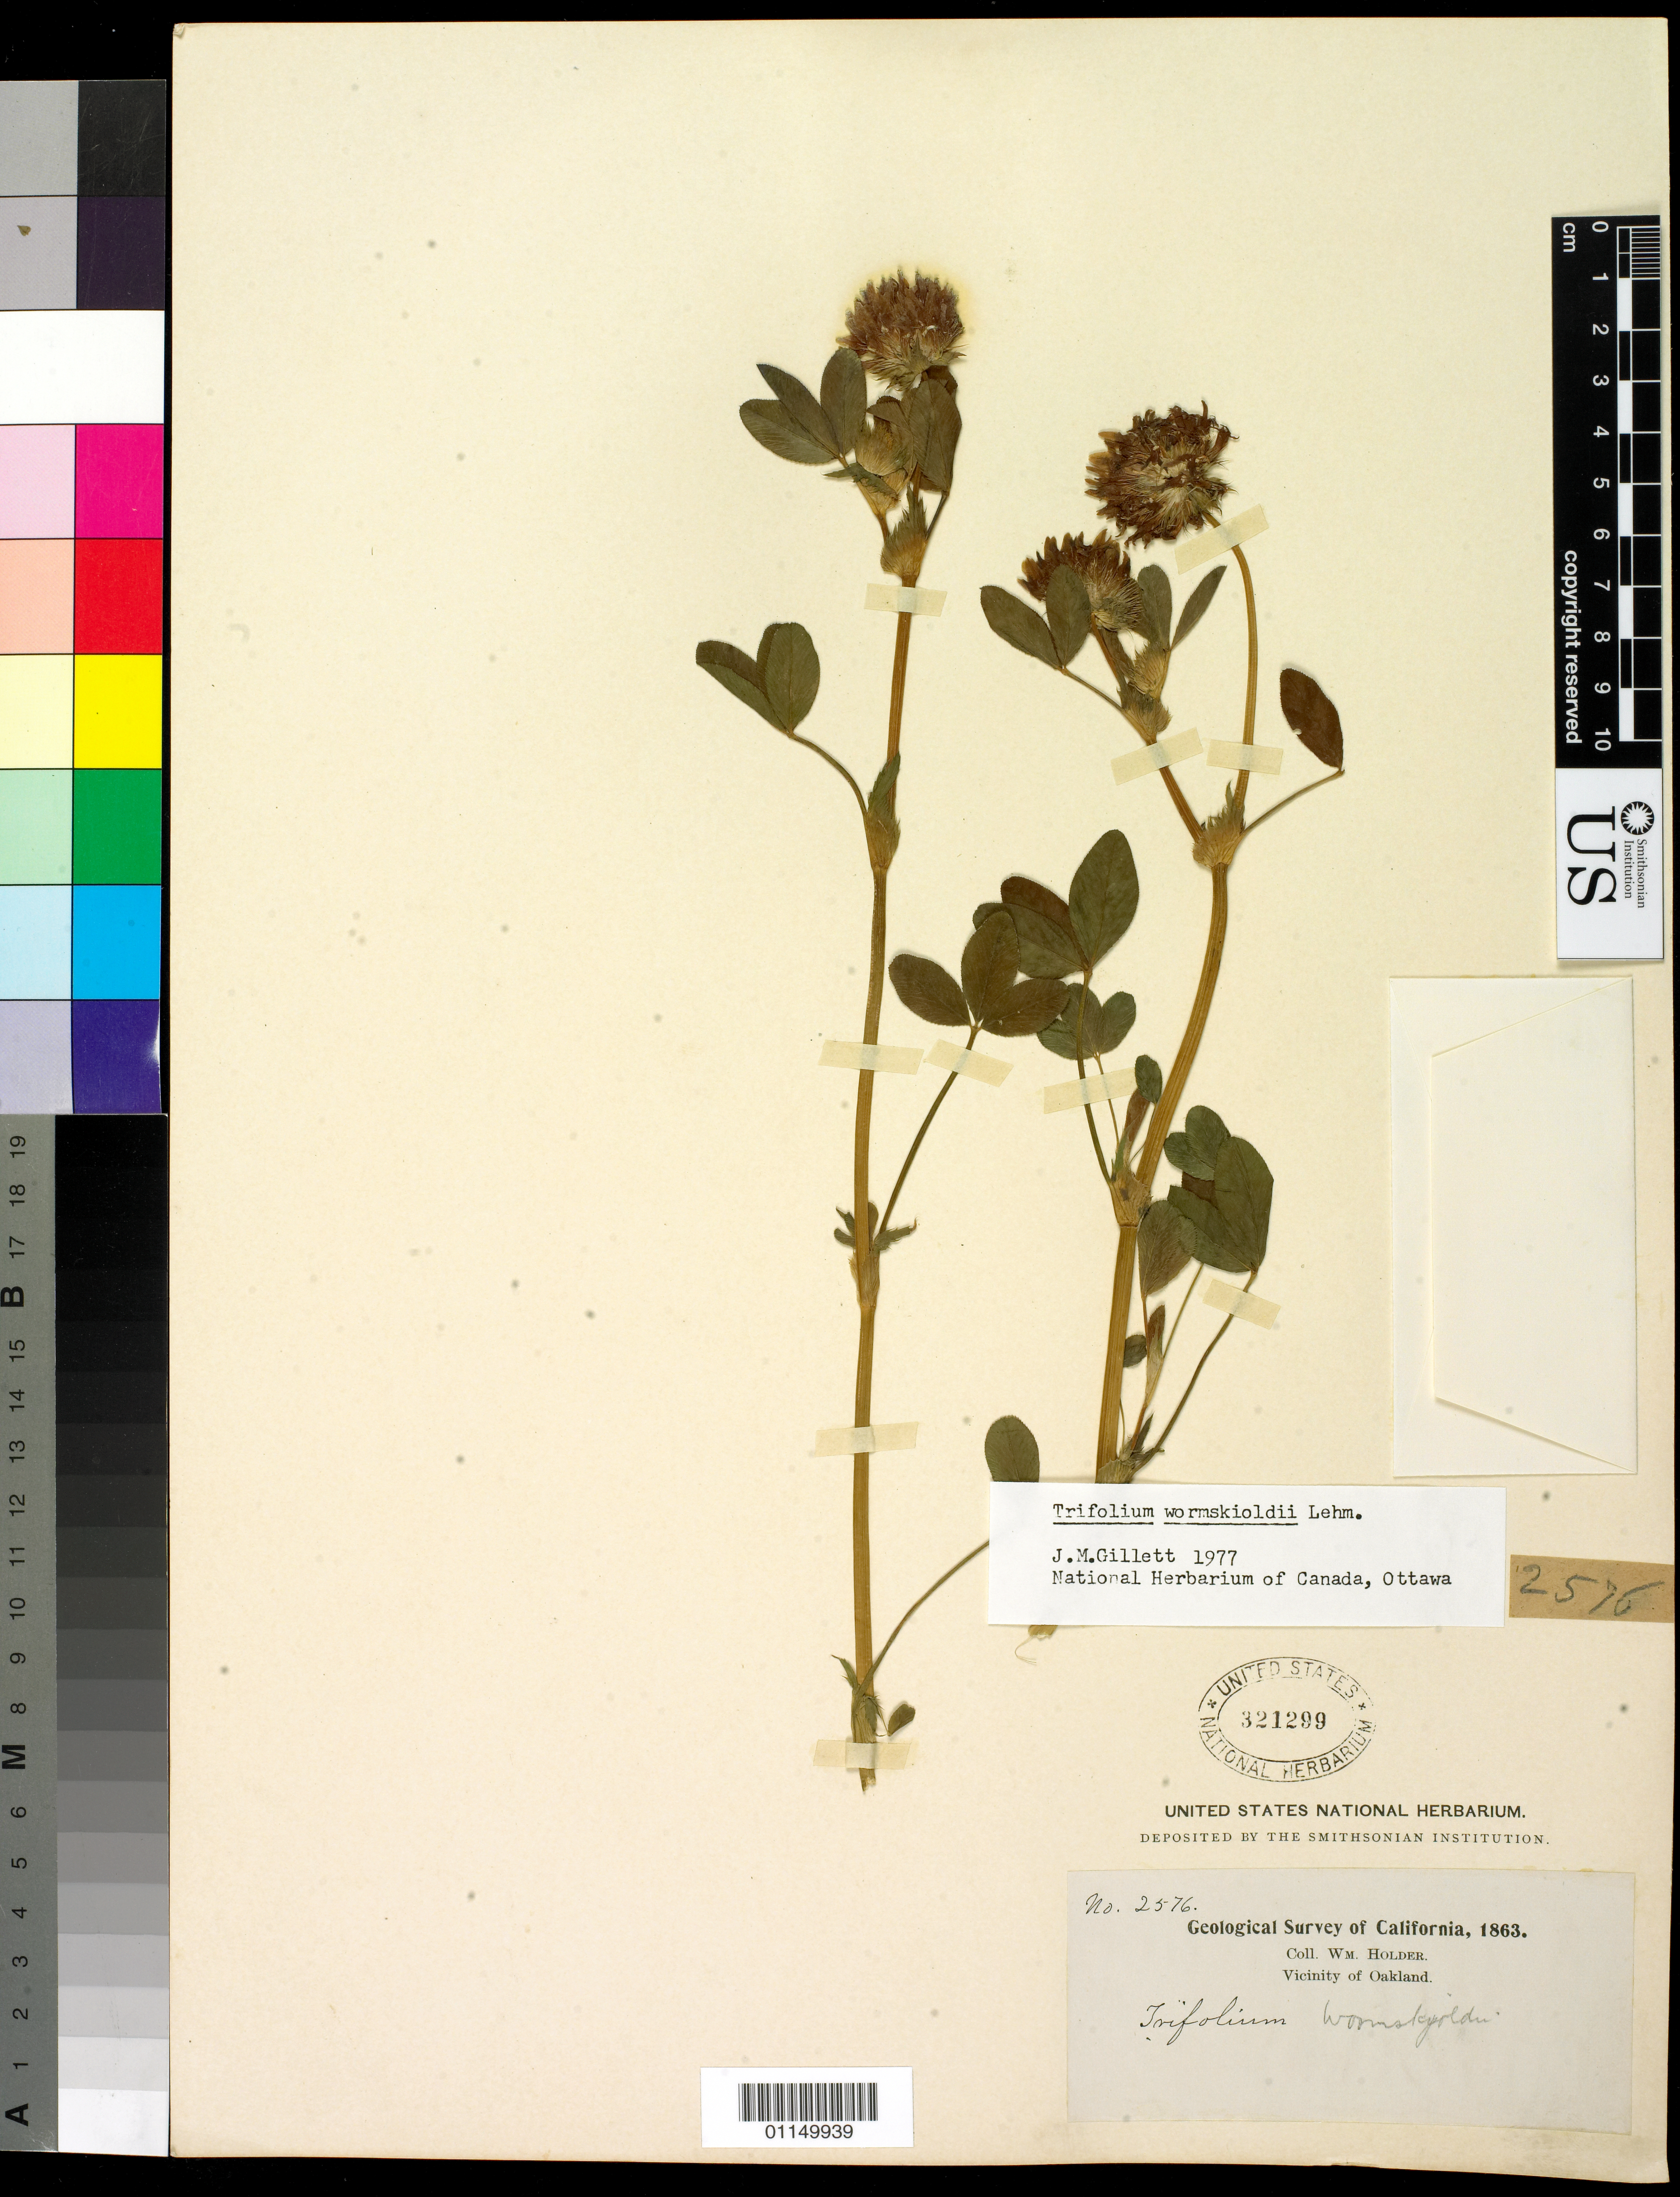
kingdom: Plantae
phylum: Tracheophyta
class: Magnoliopsida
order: Fabales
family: Fabaceae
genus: Trifolium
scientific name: Trifolium wormskioldii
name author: Lehm.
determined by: Gillett, J. M.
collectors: W. Holder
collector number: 2576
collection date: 1863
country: United States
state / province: California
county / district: Alameda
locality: Vicinity of Oakland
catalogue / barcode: US 321299